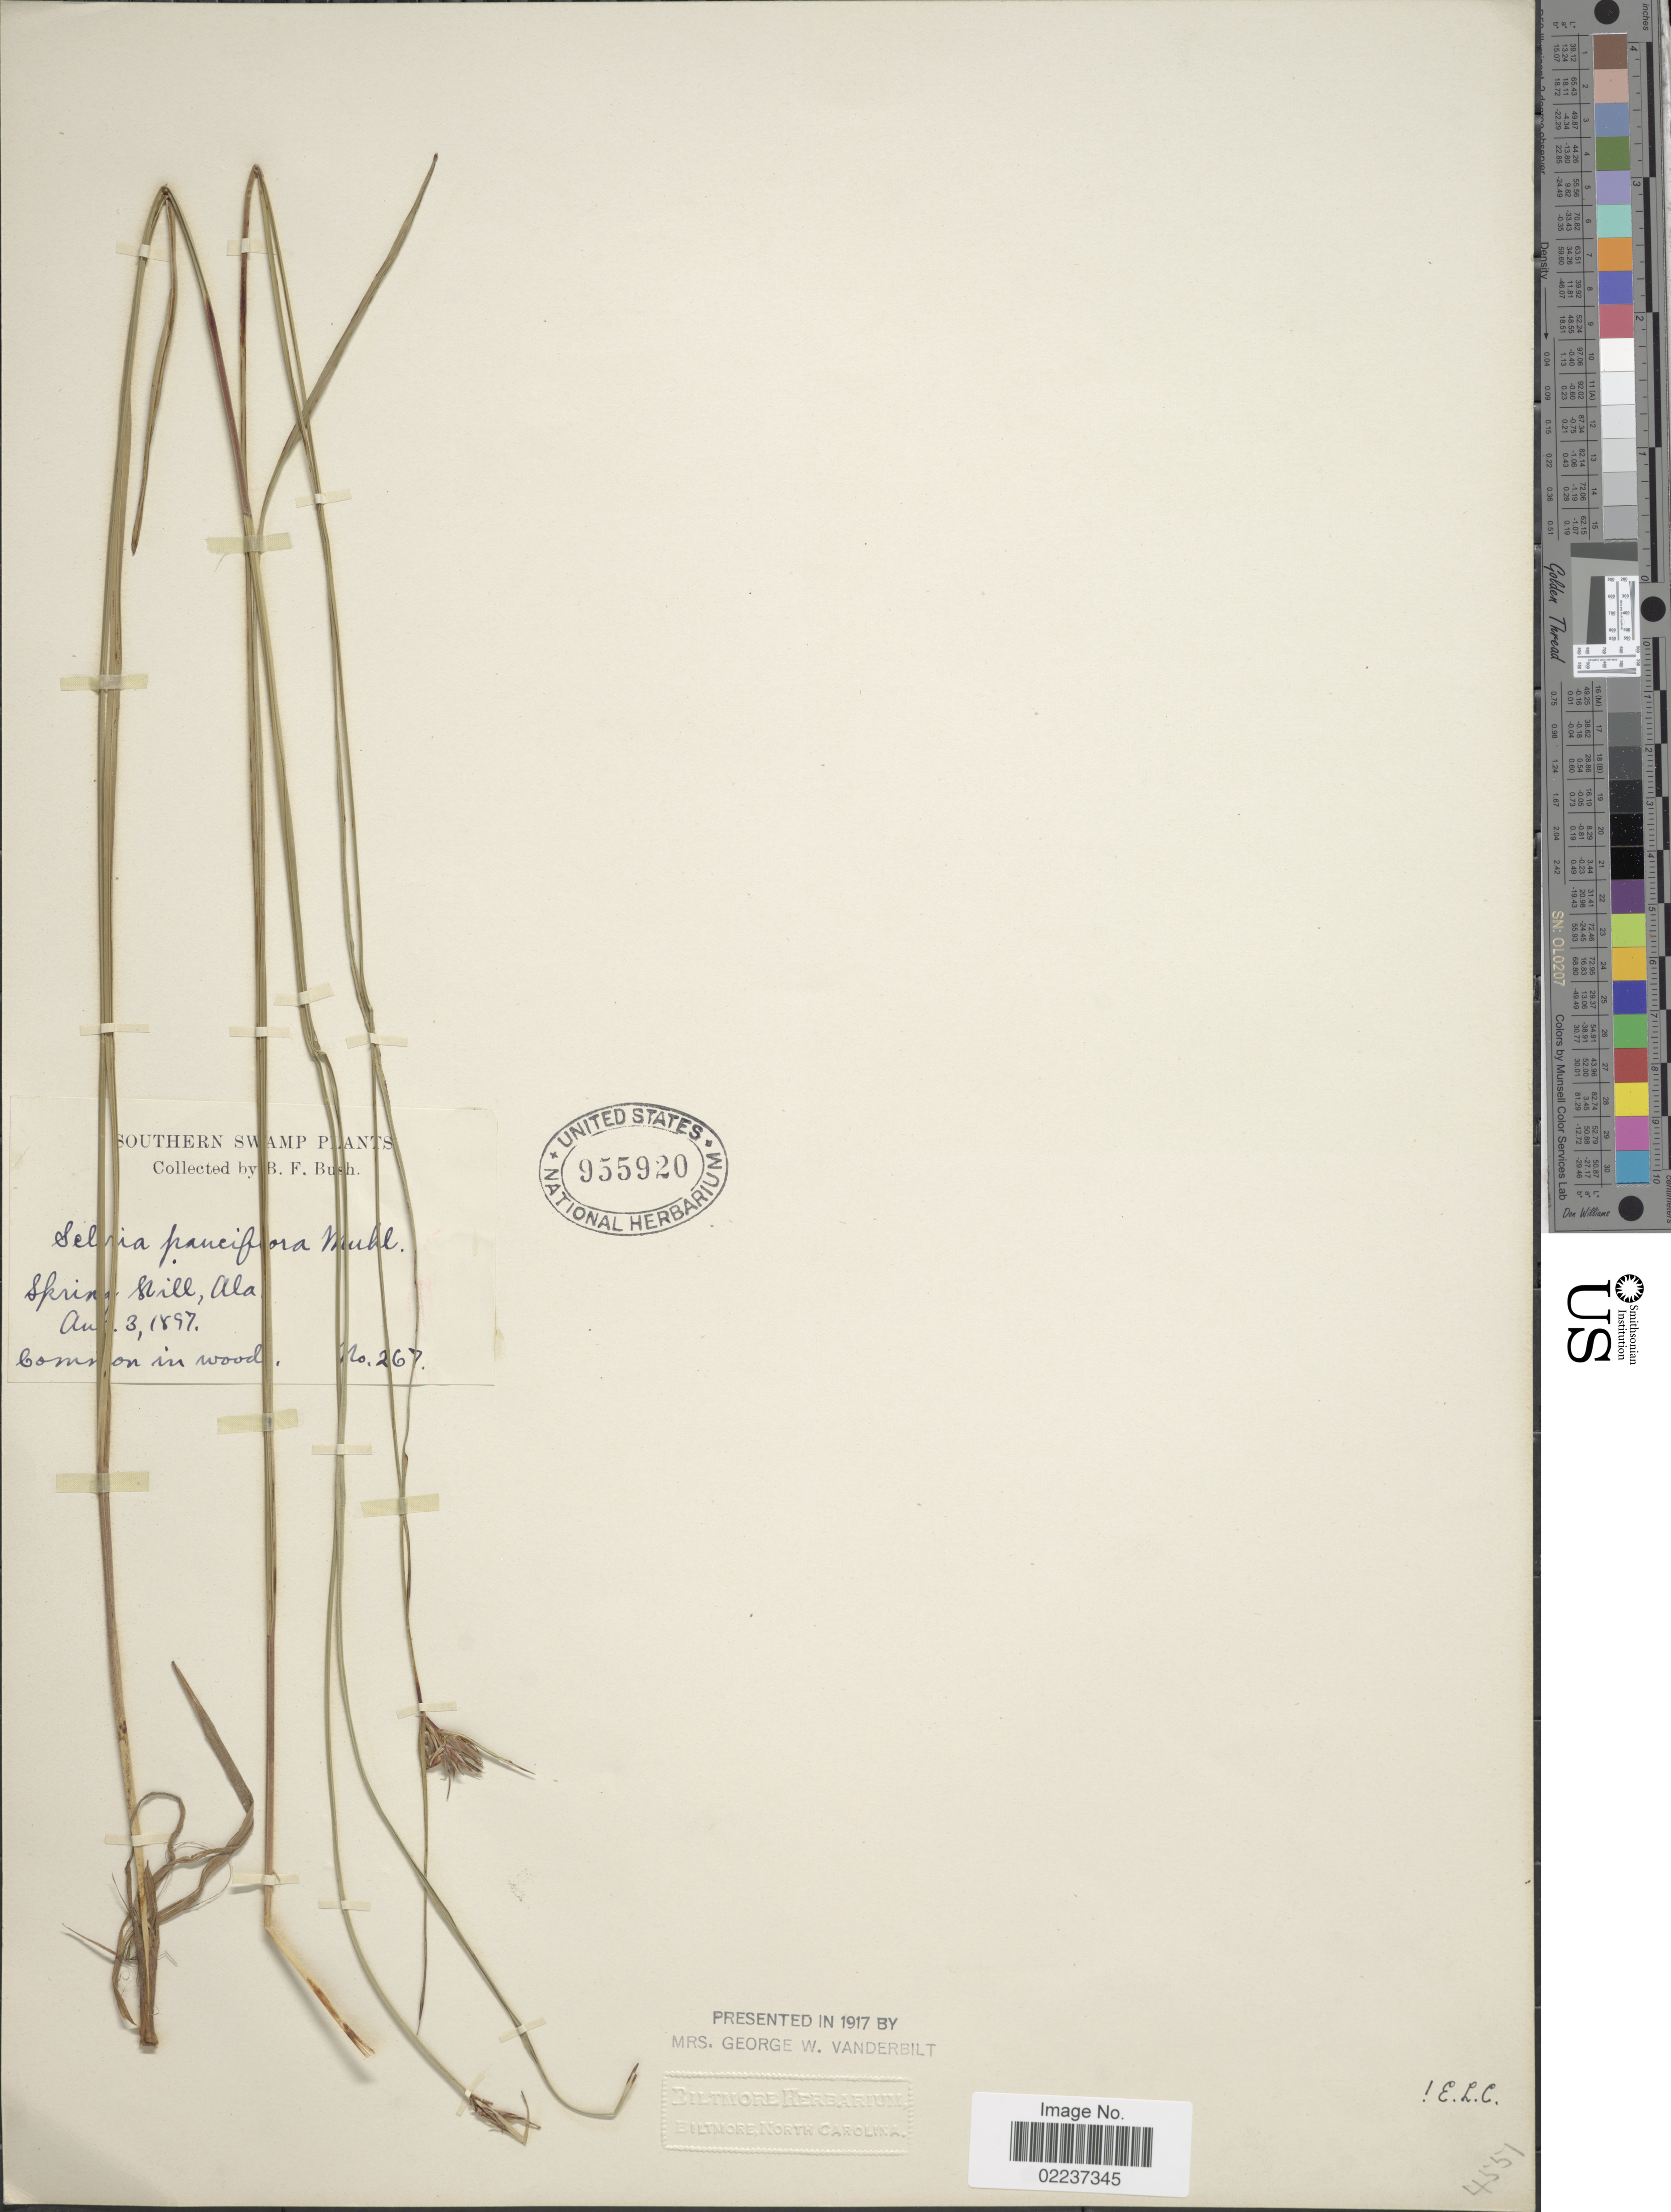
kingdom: Plantae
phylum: Tracheophyta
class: Liliopsida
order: Poales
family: Cyperaceae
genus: Scleria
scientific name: Scleria pauciflora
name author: Muhl. ex Willd.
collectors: B. F. Bush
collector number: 267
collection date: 1897-08-03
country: United States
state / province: Alabama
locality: Southern Swamp, Spring Hill, Ala.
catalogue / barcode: US 955920